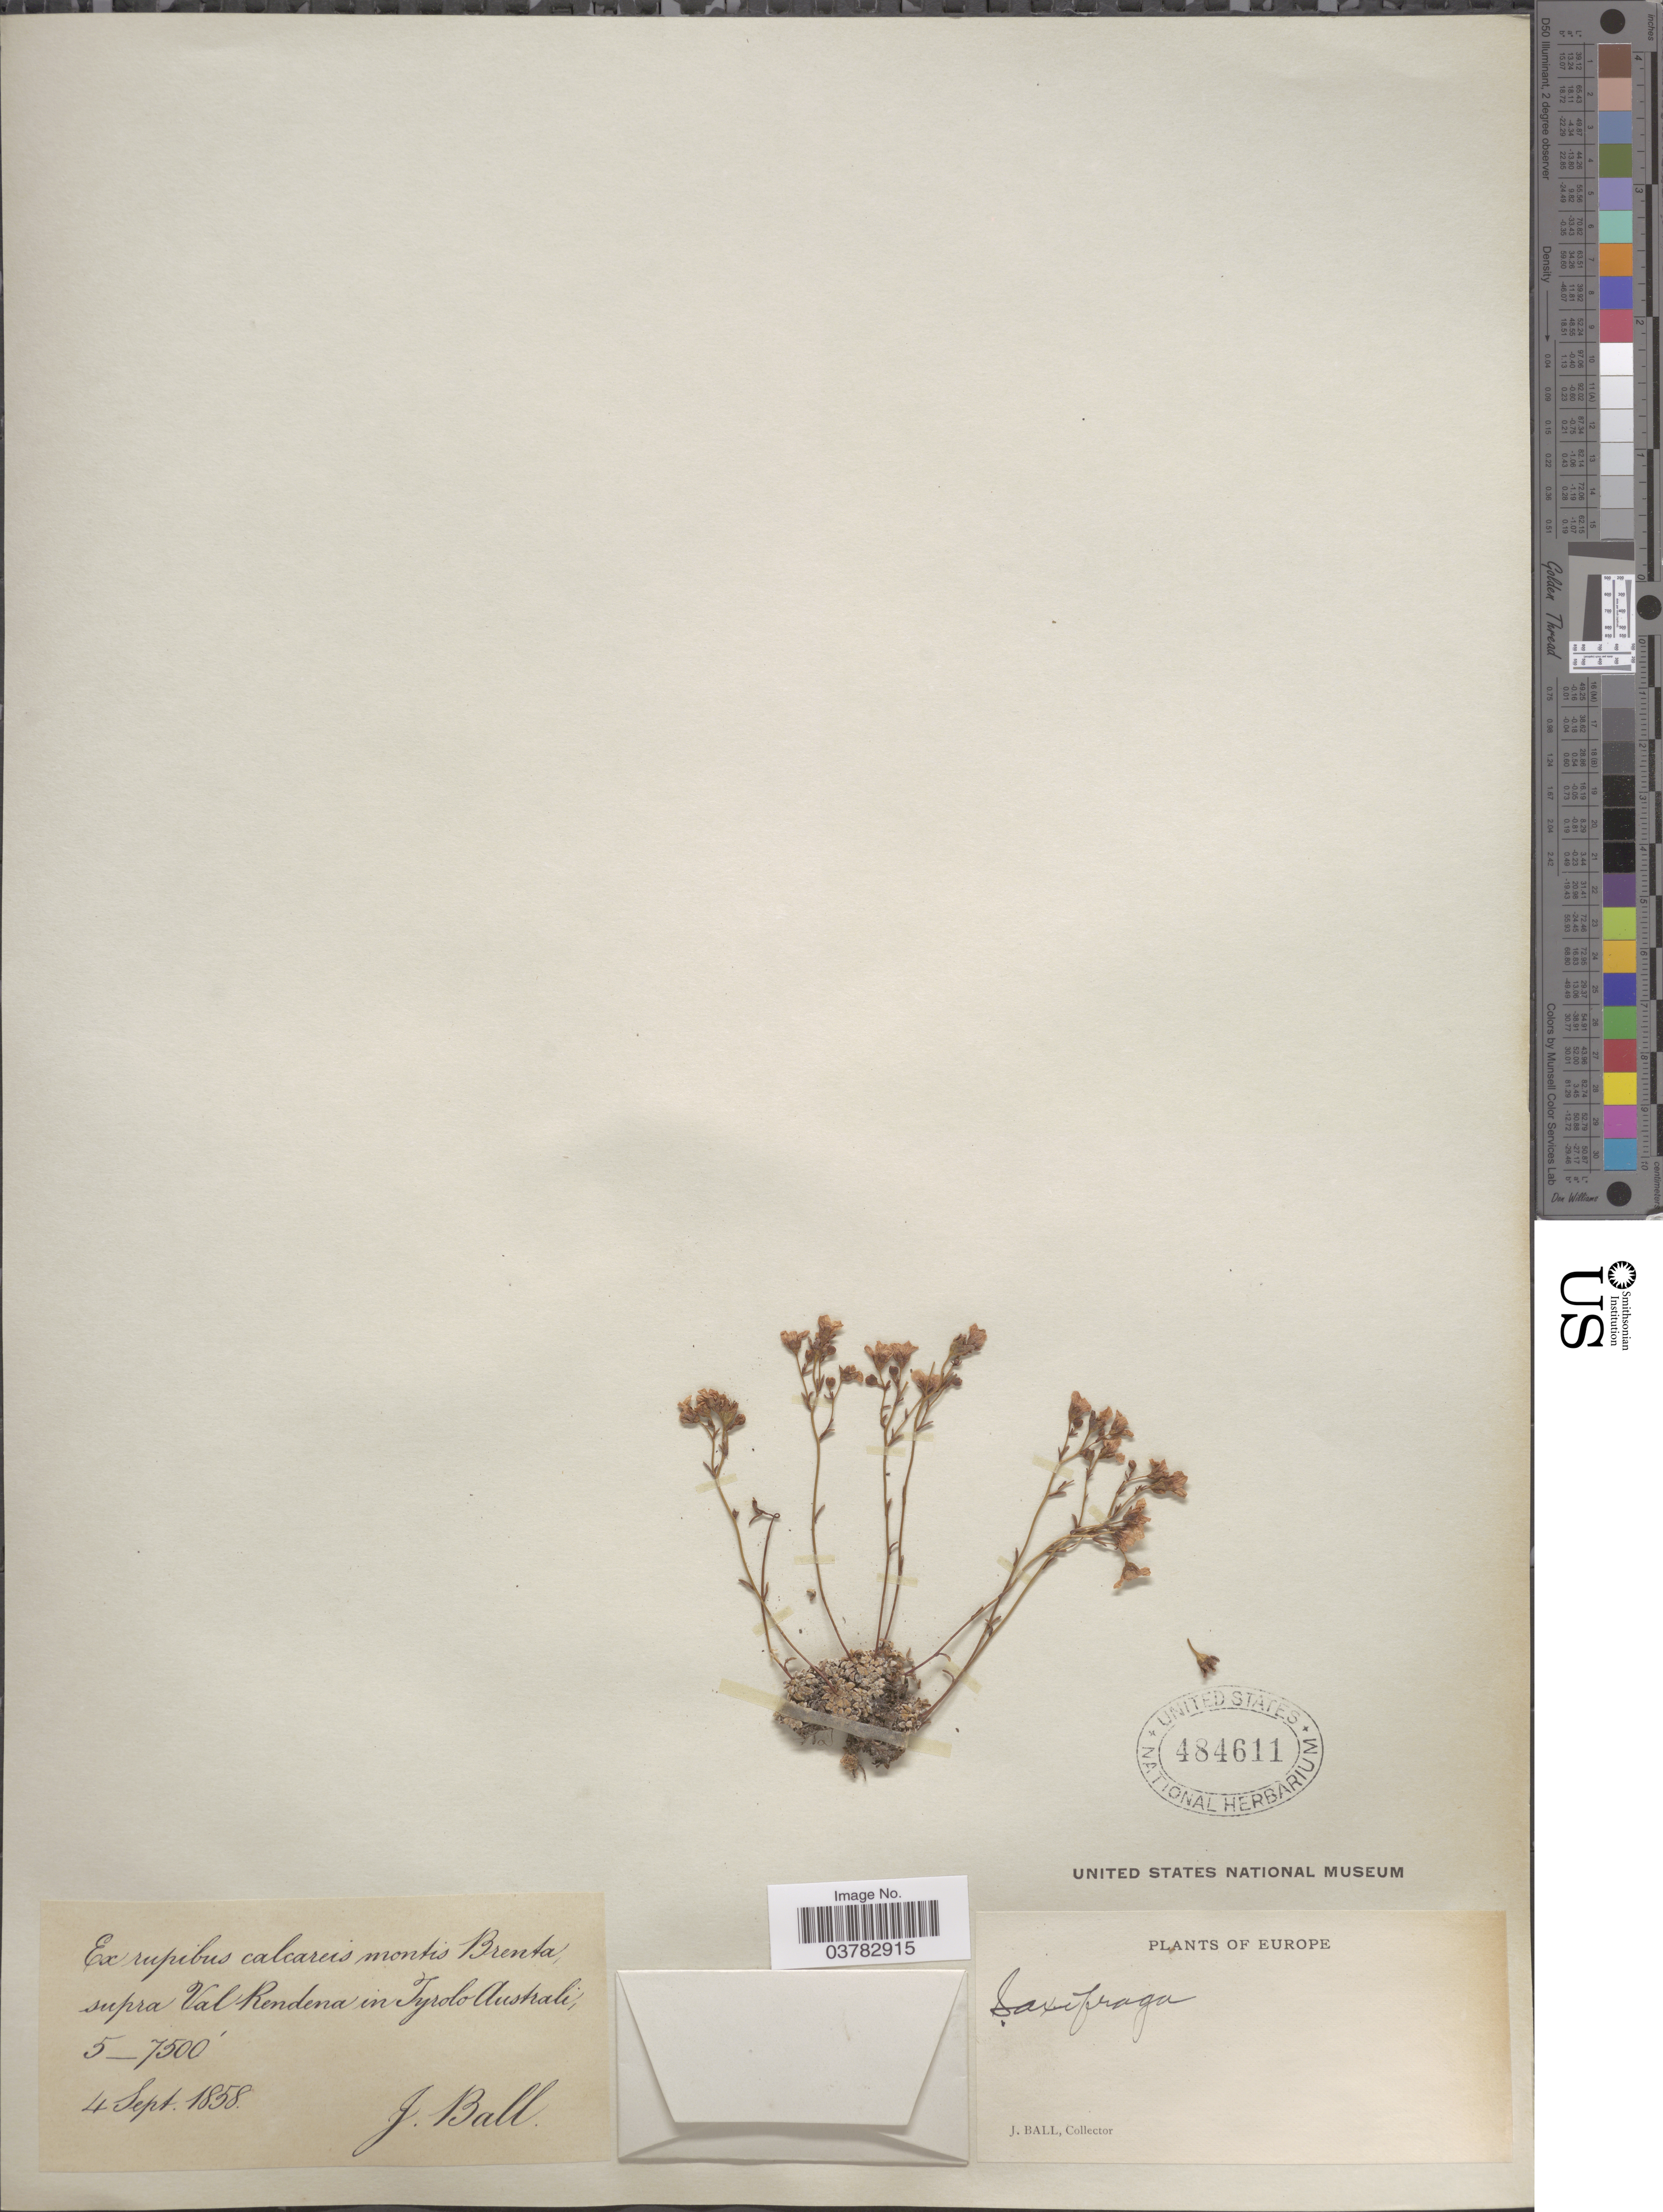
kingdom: Plantae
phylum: Tracheophyta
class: Magnoliopsida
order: Saxifragales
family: Saxifragaceae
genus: Saxifraga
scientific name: Saxifraga sp.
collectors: J. Ball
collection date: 1858-09-04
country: Italy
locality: Ex rupibus calcareis montis Brenta, supra Val Rendena in Tyrolo Australi. Europe.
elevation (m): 1524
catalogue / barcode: US 484611